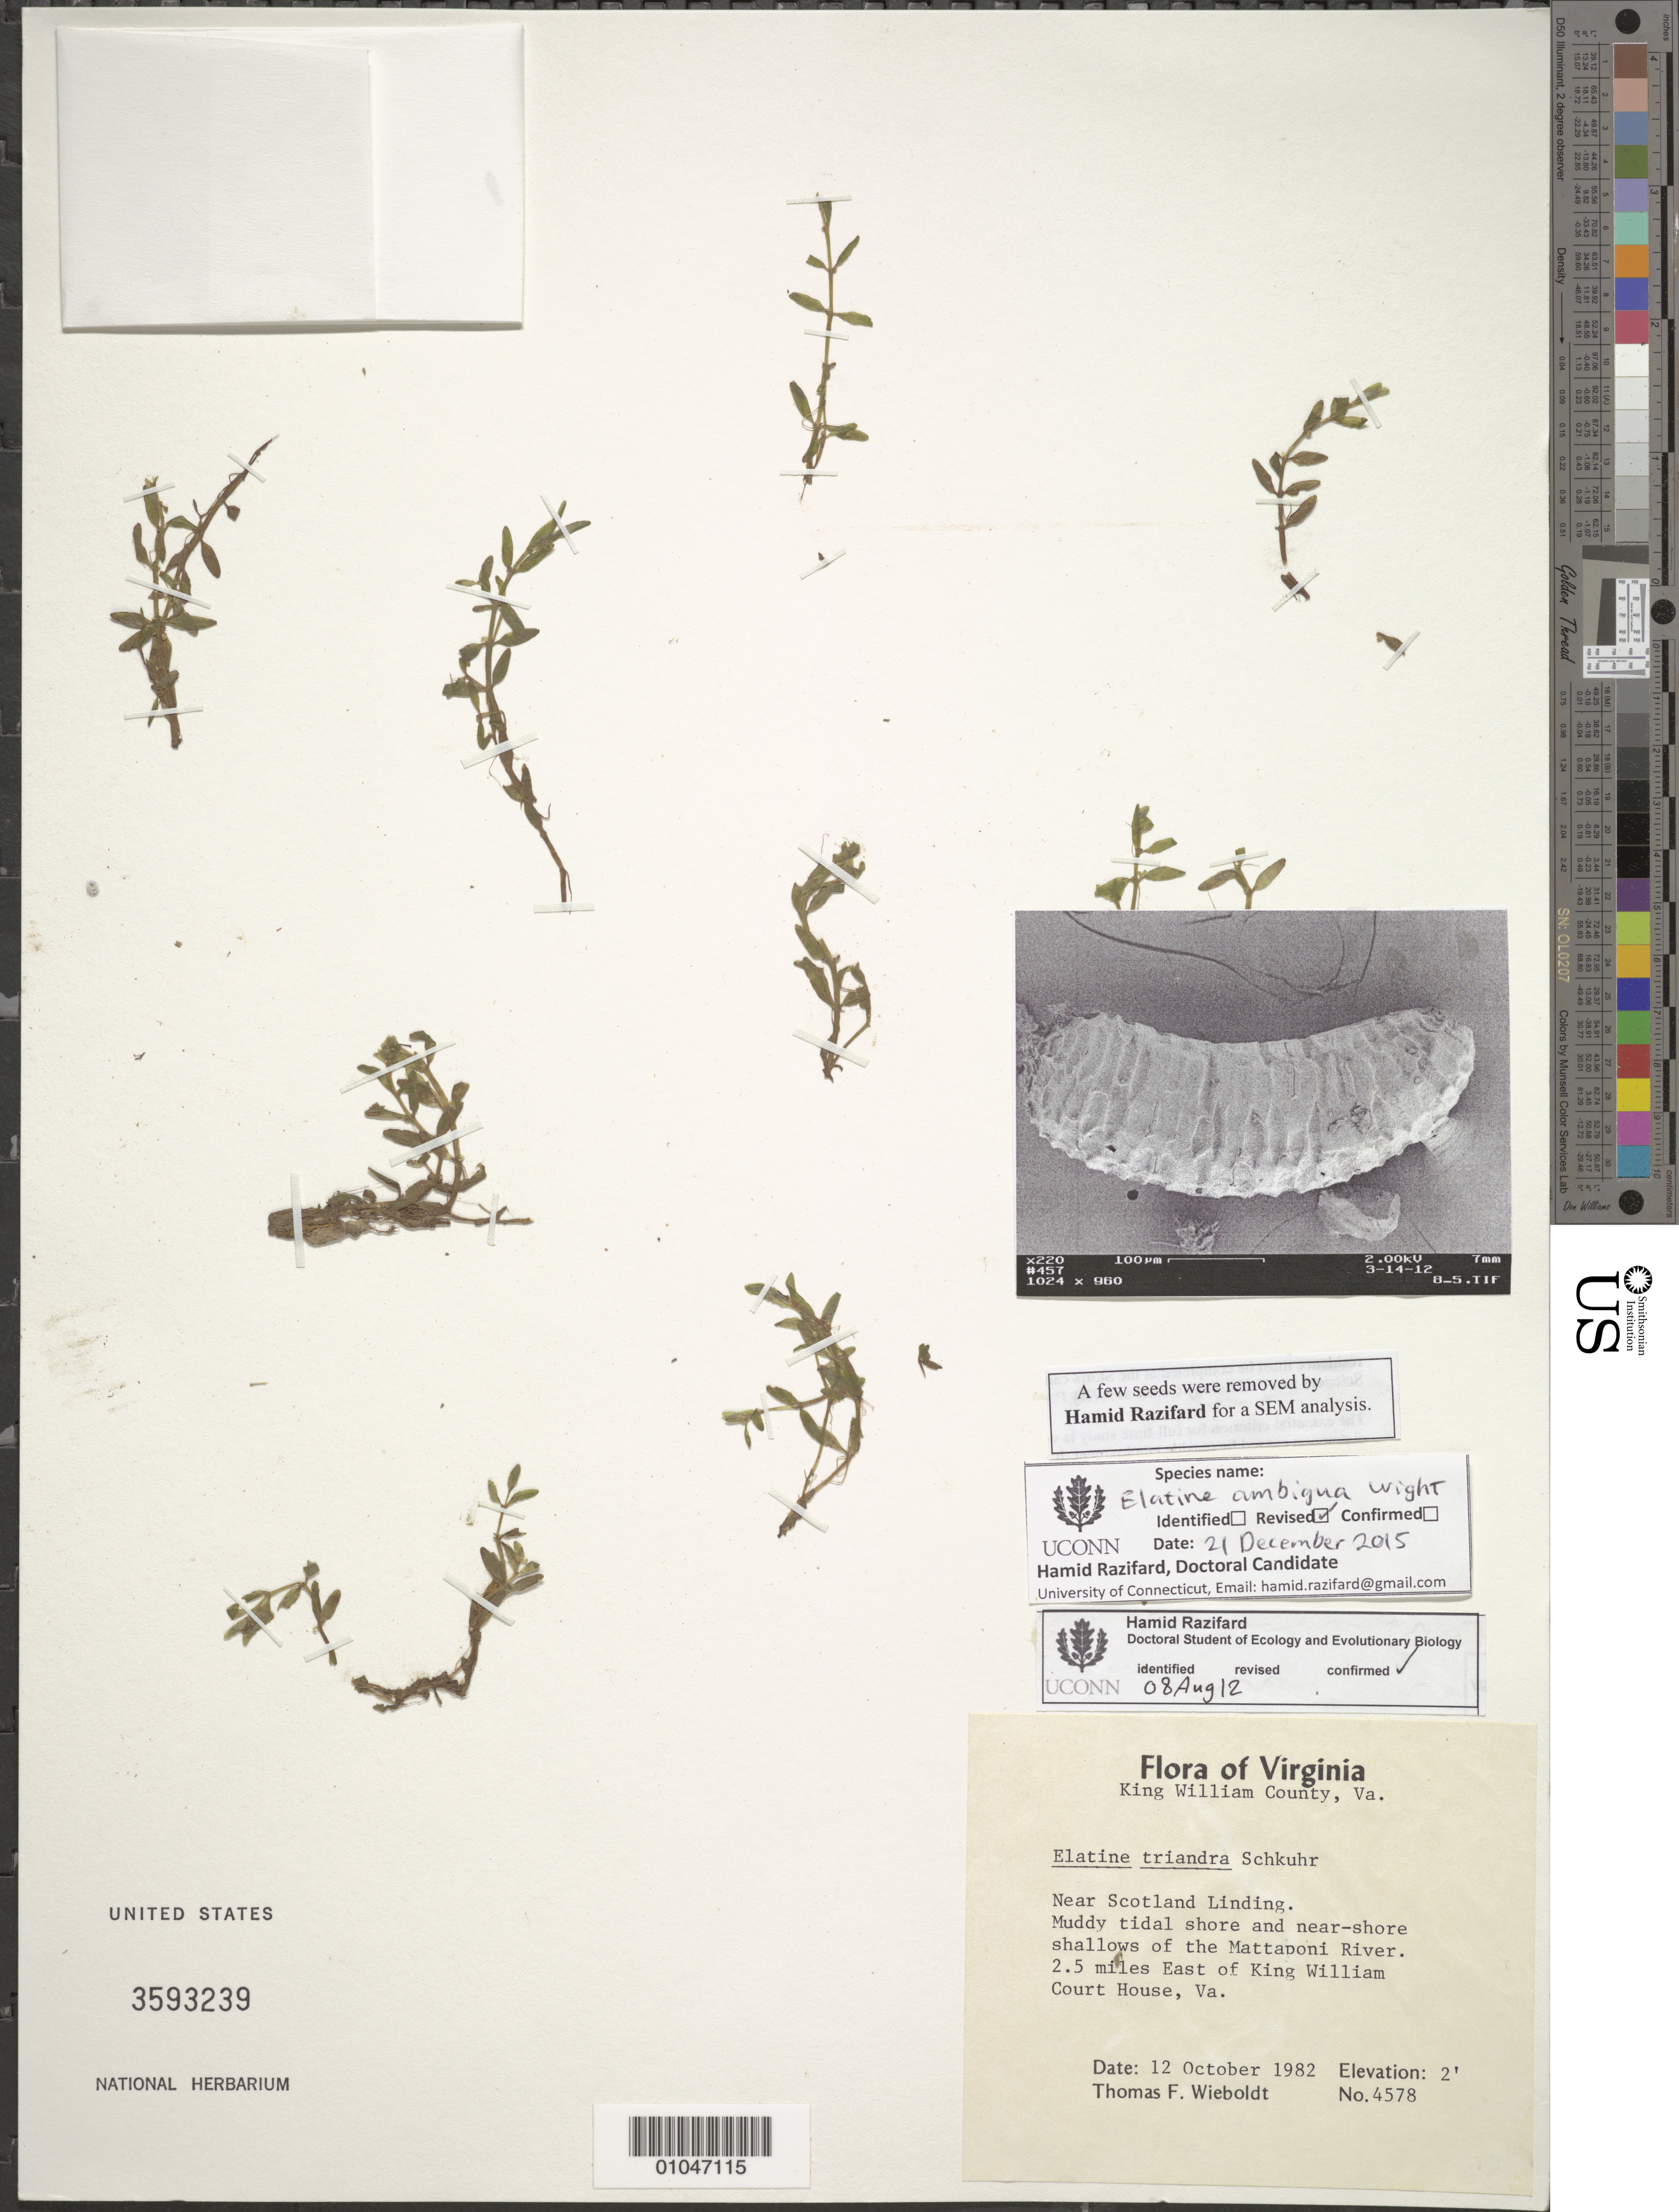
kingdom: Plantae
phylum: Tracheophyta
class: Magnoliopsida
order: Malpighiales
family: Elatinaceae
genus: Elatine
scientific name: Elatine ambigua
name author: Wight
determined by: Razifard, Hamid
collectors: T. Wieboldt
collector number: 4578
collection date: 1982-10-12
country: United States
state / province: Virginia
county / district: King William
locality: Near Scotland Landing, shallows of Mattamponi River, 2.5 mi E of King William Court House.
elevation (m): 1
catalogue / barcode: US 3593239